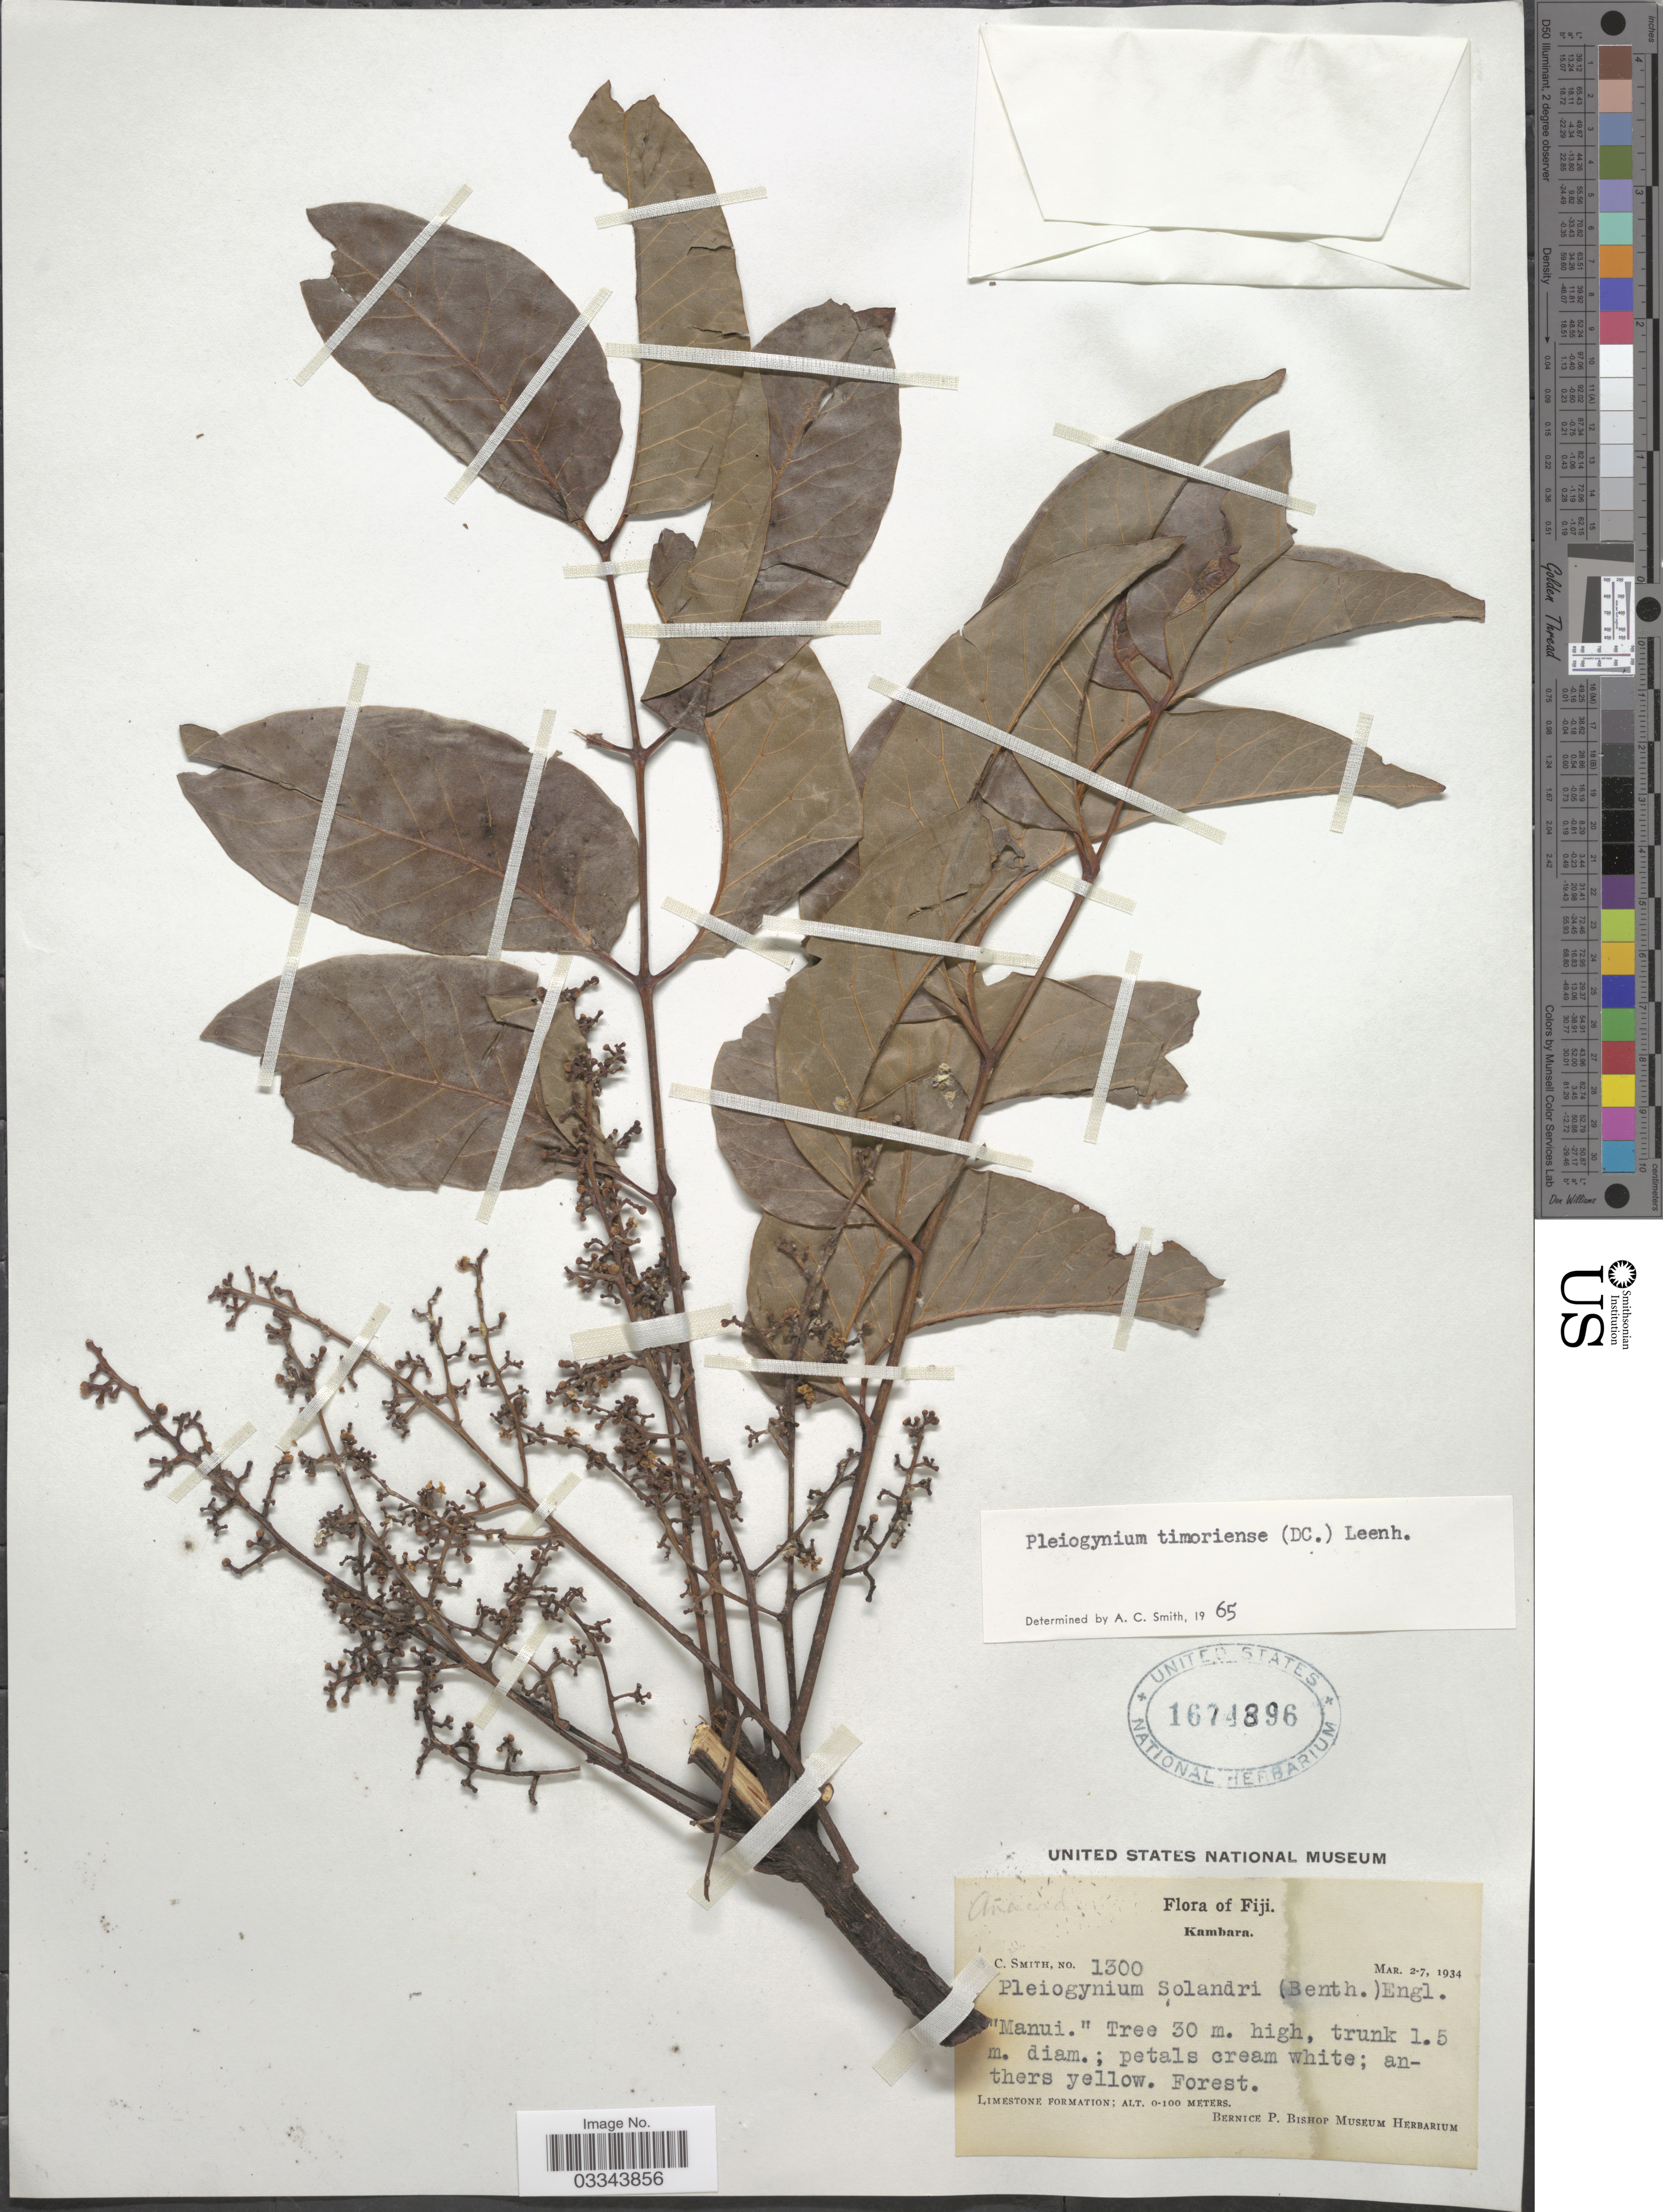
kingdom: Plantae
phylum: Tracheophyta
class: Magnoliopsida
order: Sapindales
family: Anacardiaceae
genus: Pleiogynium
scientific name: Pleiogynium timoriense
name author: (A. DC.) Leenh.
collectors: A. C. Smith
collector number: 1300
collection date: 1934-03-02/1934-03-07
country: Fiji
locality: Kambara.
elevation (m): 0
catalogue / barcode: US 1674896